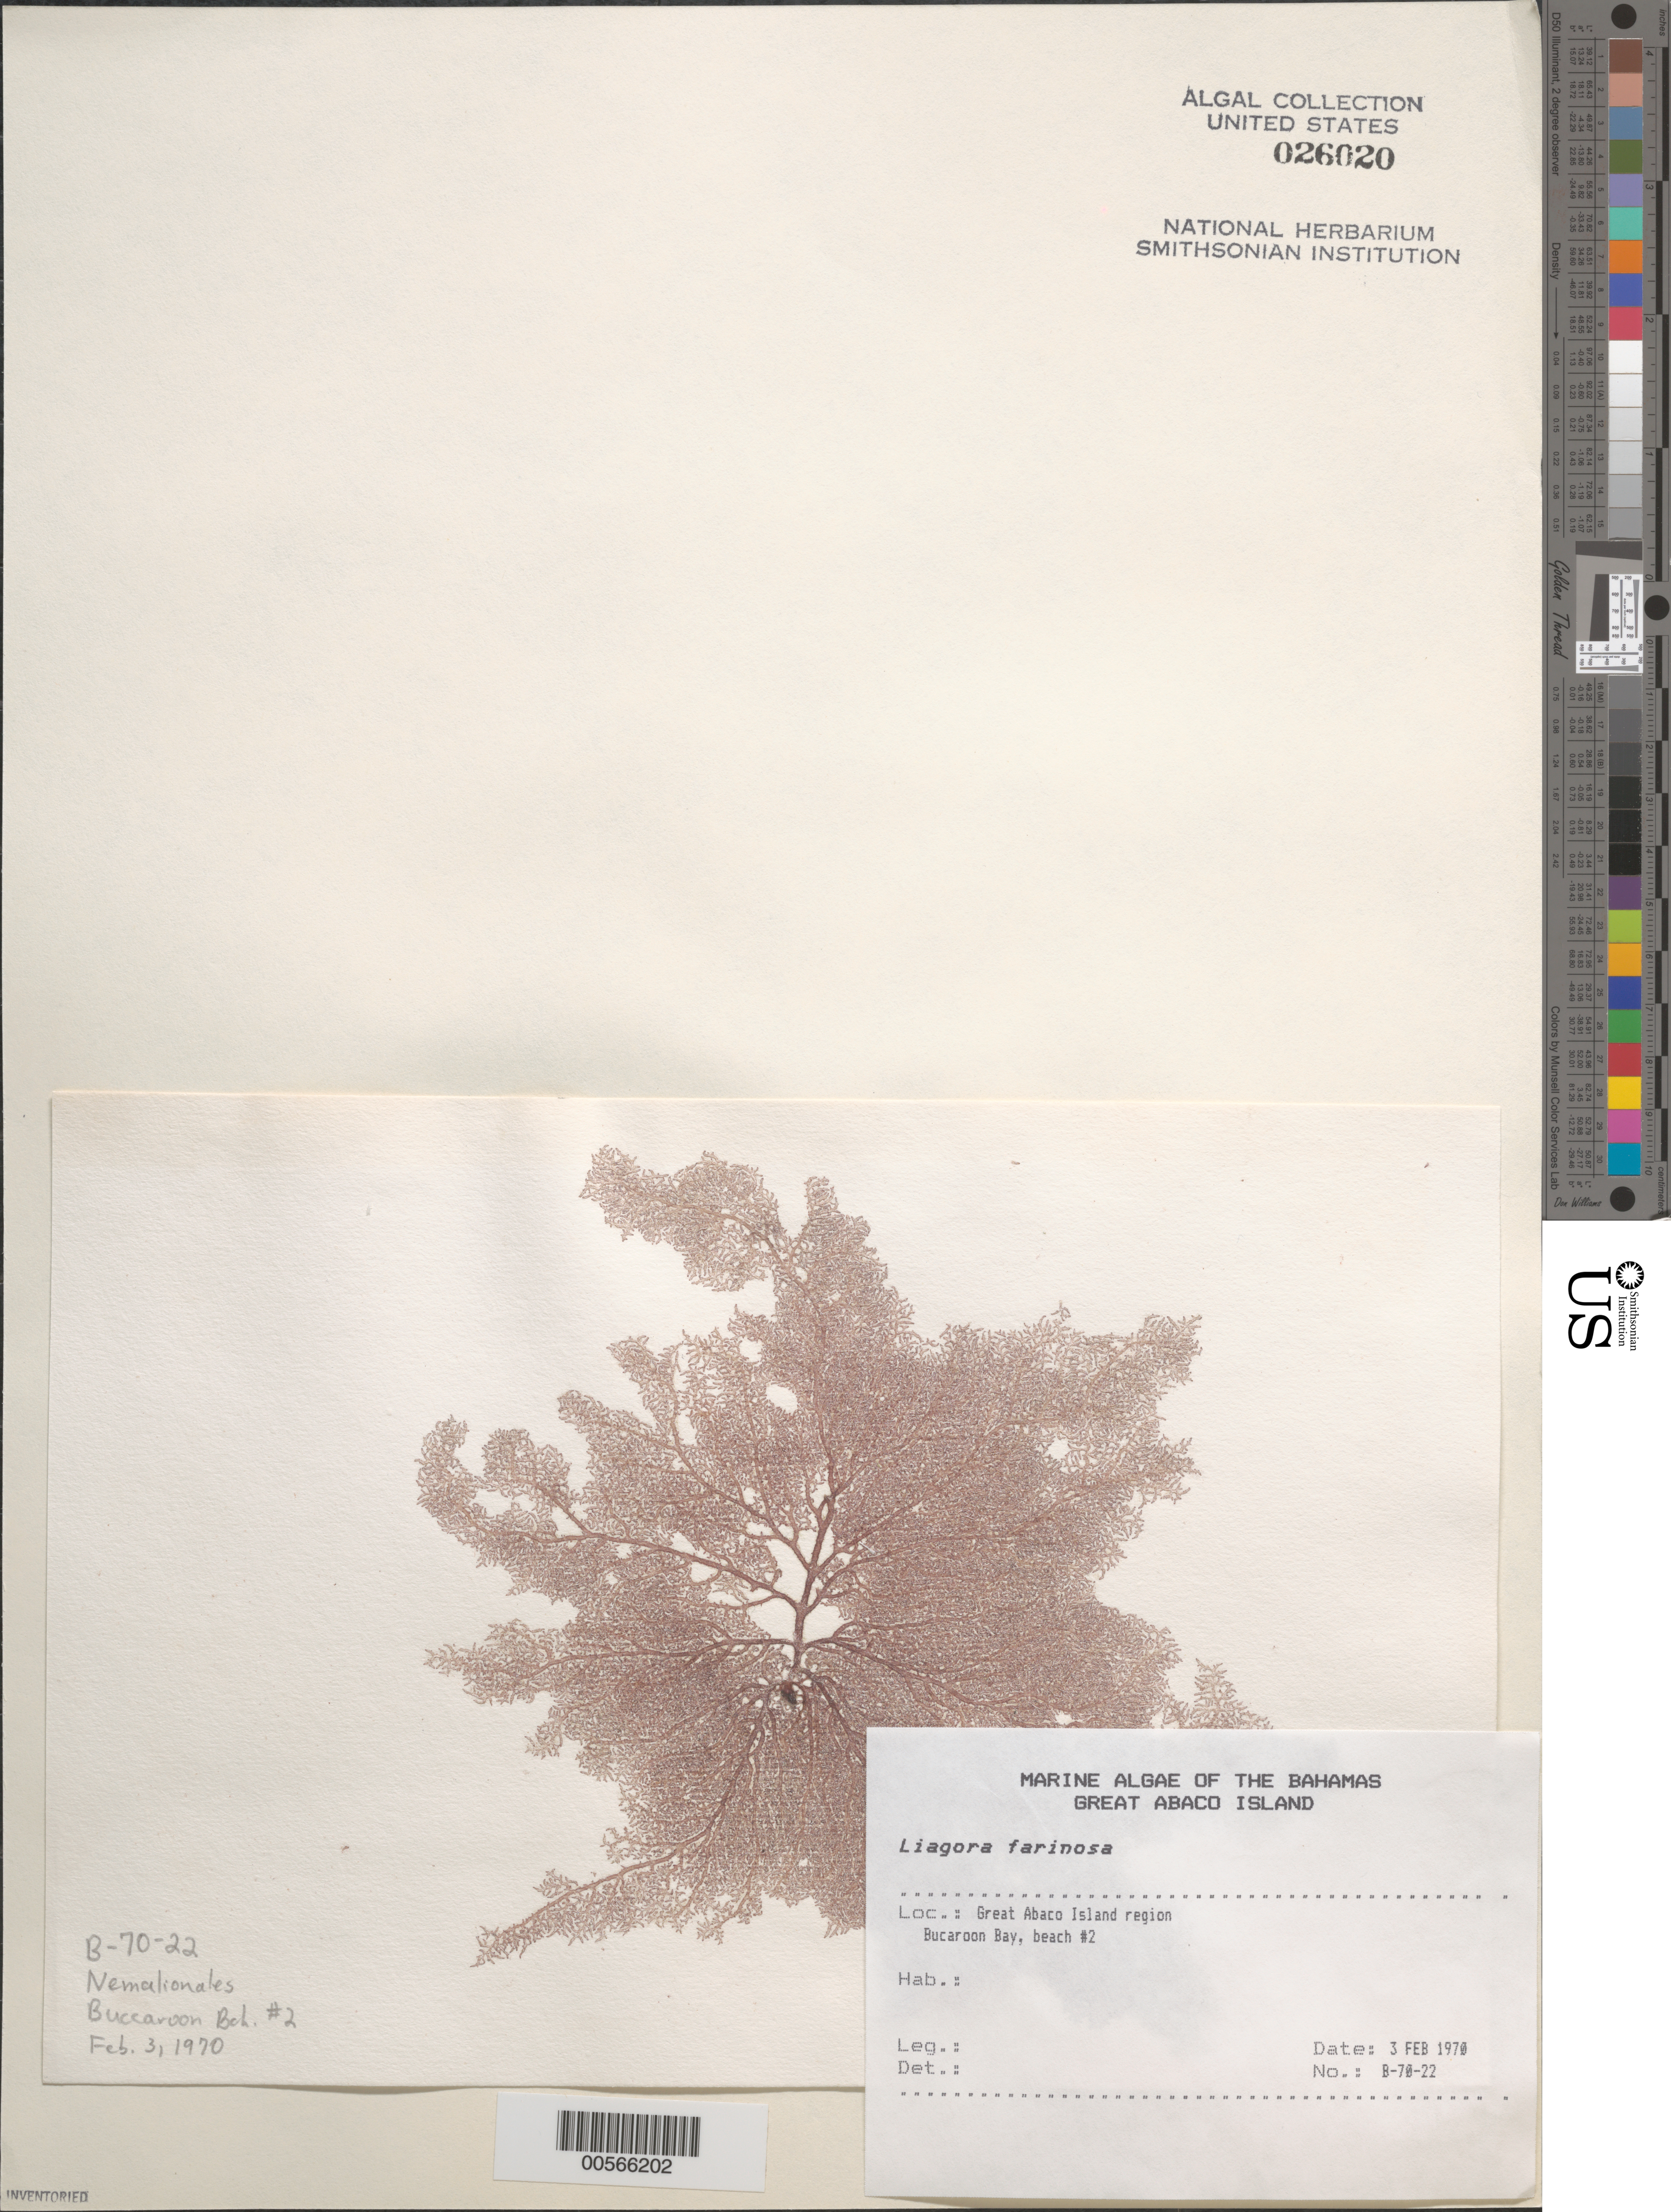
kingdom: Plantae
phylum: Rhodophyta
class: Florideophyceae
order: Nemaliales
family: Liagoraceae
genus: Liagora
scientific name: Liagora farinosa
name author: J.V.Lamouroux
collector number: B-70-22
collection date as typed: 03 Feb 1970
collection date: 1970-02-03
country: Bahamas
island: Great Abaco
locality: Buckaroon Bay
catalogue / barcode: US 26020